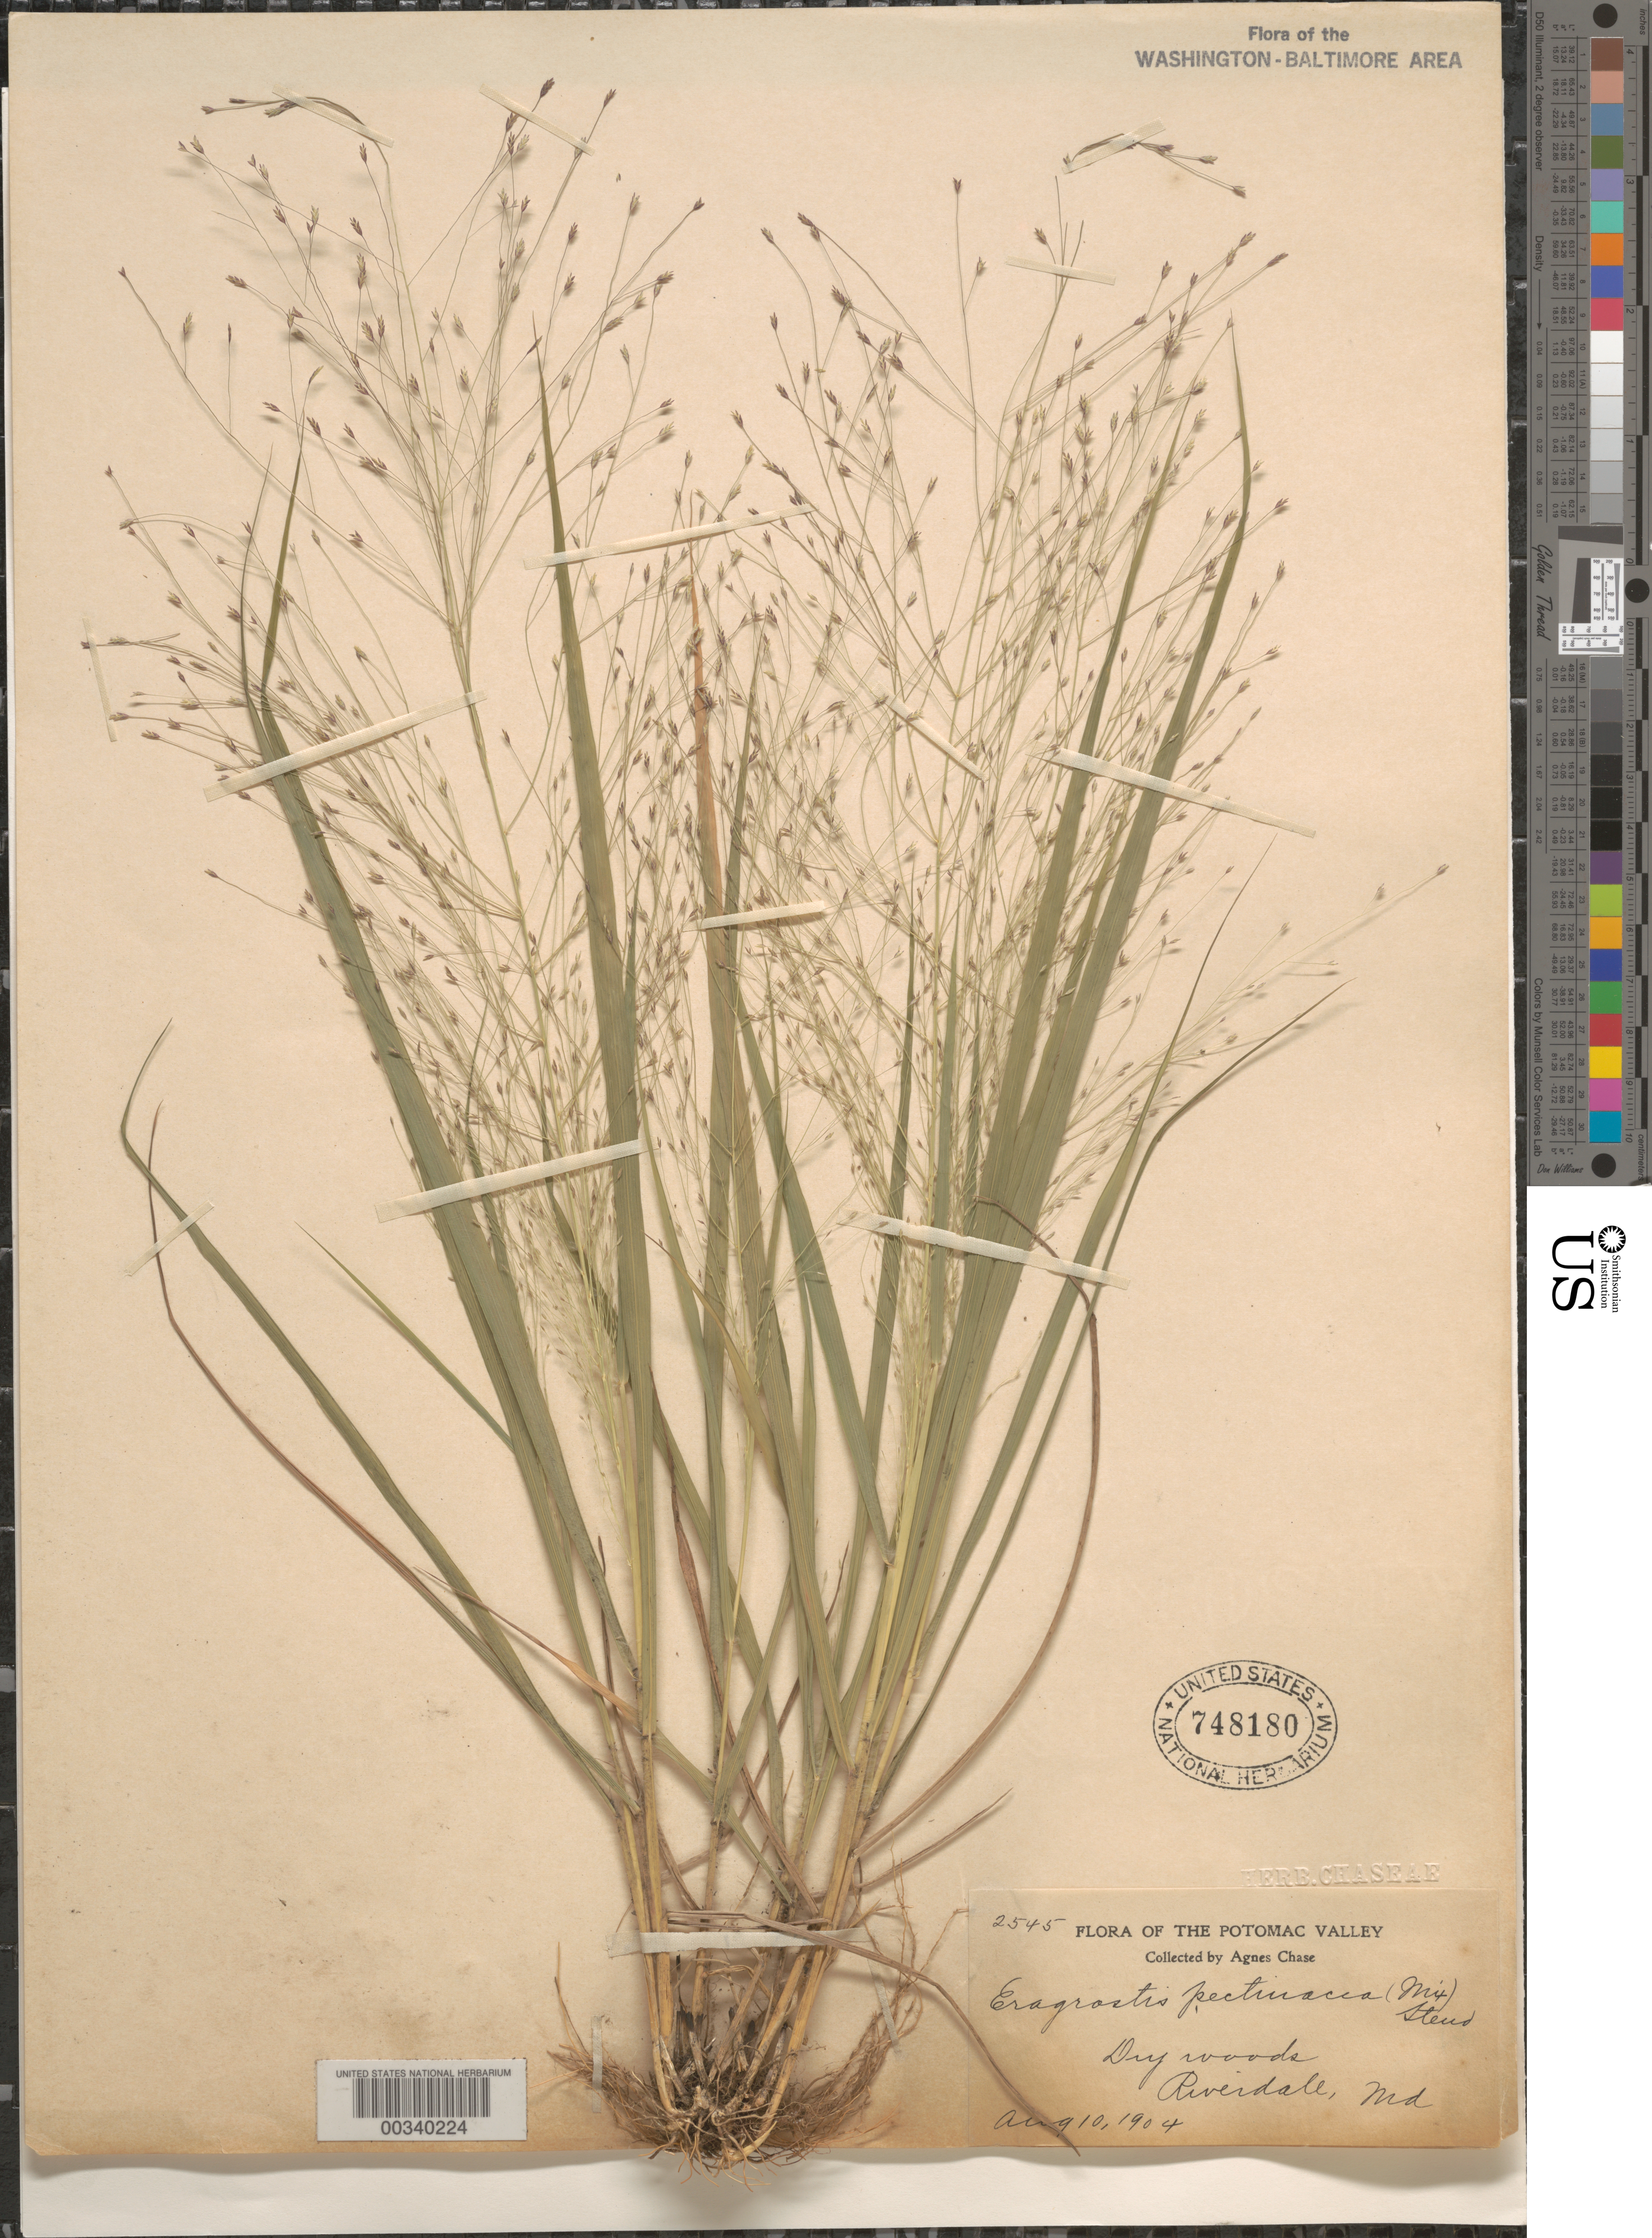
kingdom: Plantae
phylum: Tracheophyta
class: Liliopsida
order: Poales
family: Poaceae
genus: Eragrostis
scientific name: Eragrostis capillaris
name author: (L.) Nees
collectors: A. Chase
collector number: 2545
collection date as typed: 10 Sep 1904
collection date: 1904-09-10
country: United States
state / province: Maryland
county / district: Prince George's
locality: Riverdale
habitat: Dry woods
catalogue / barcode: US 748180